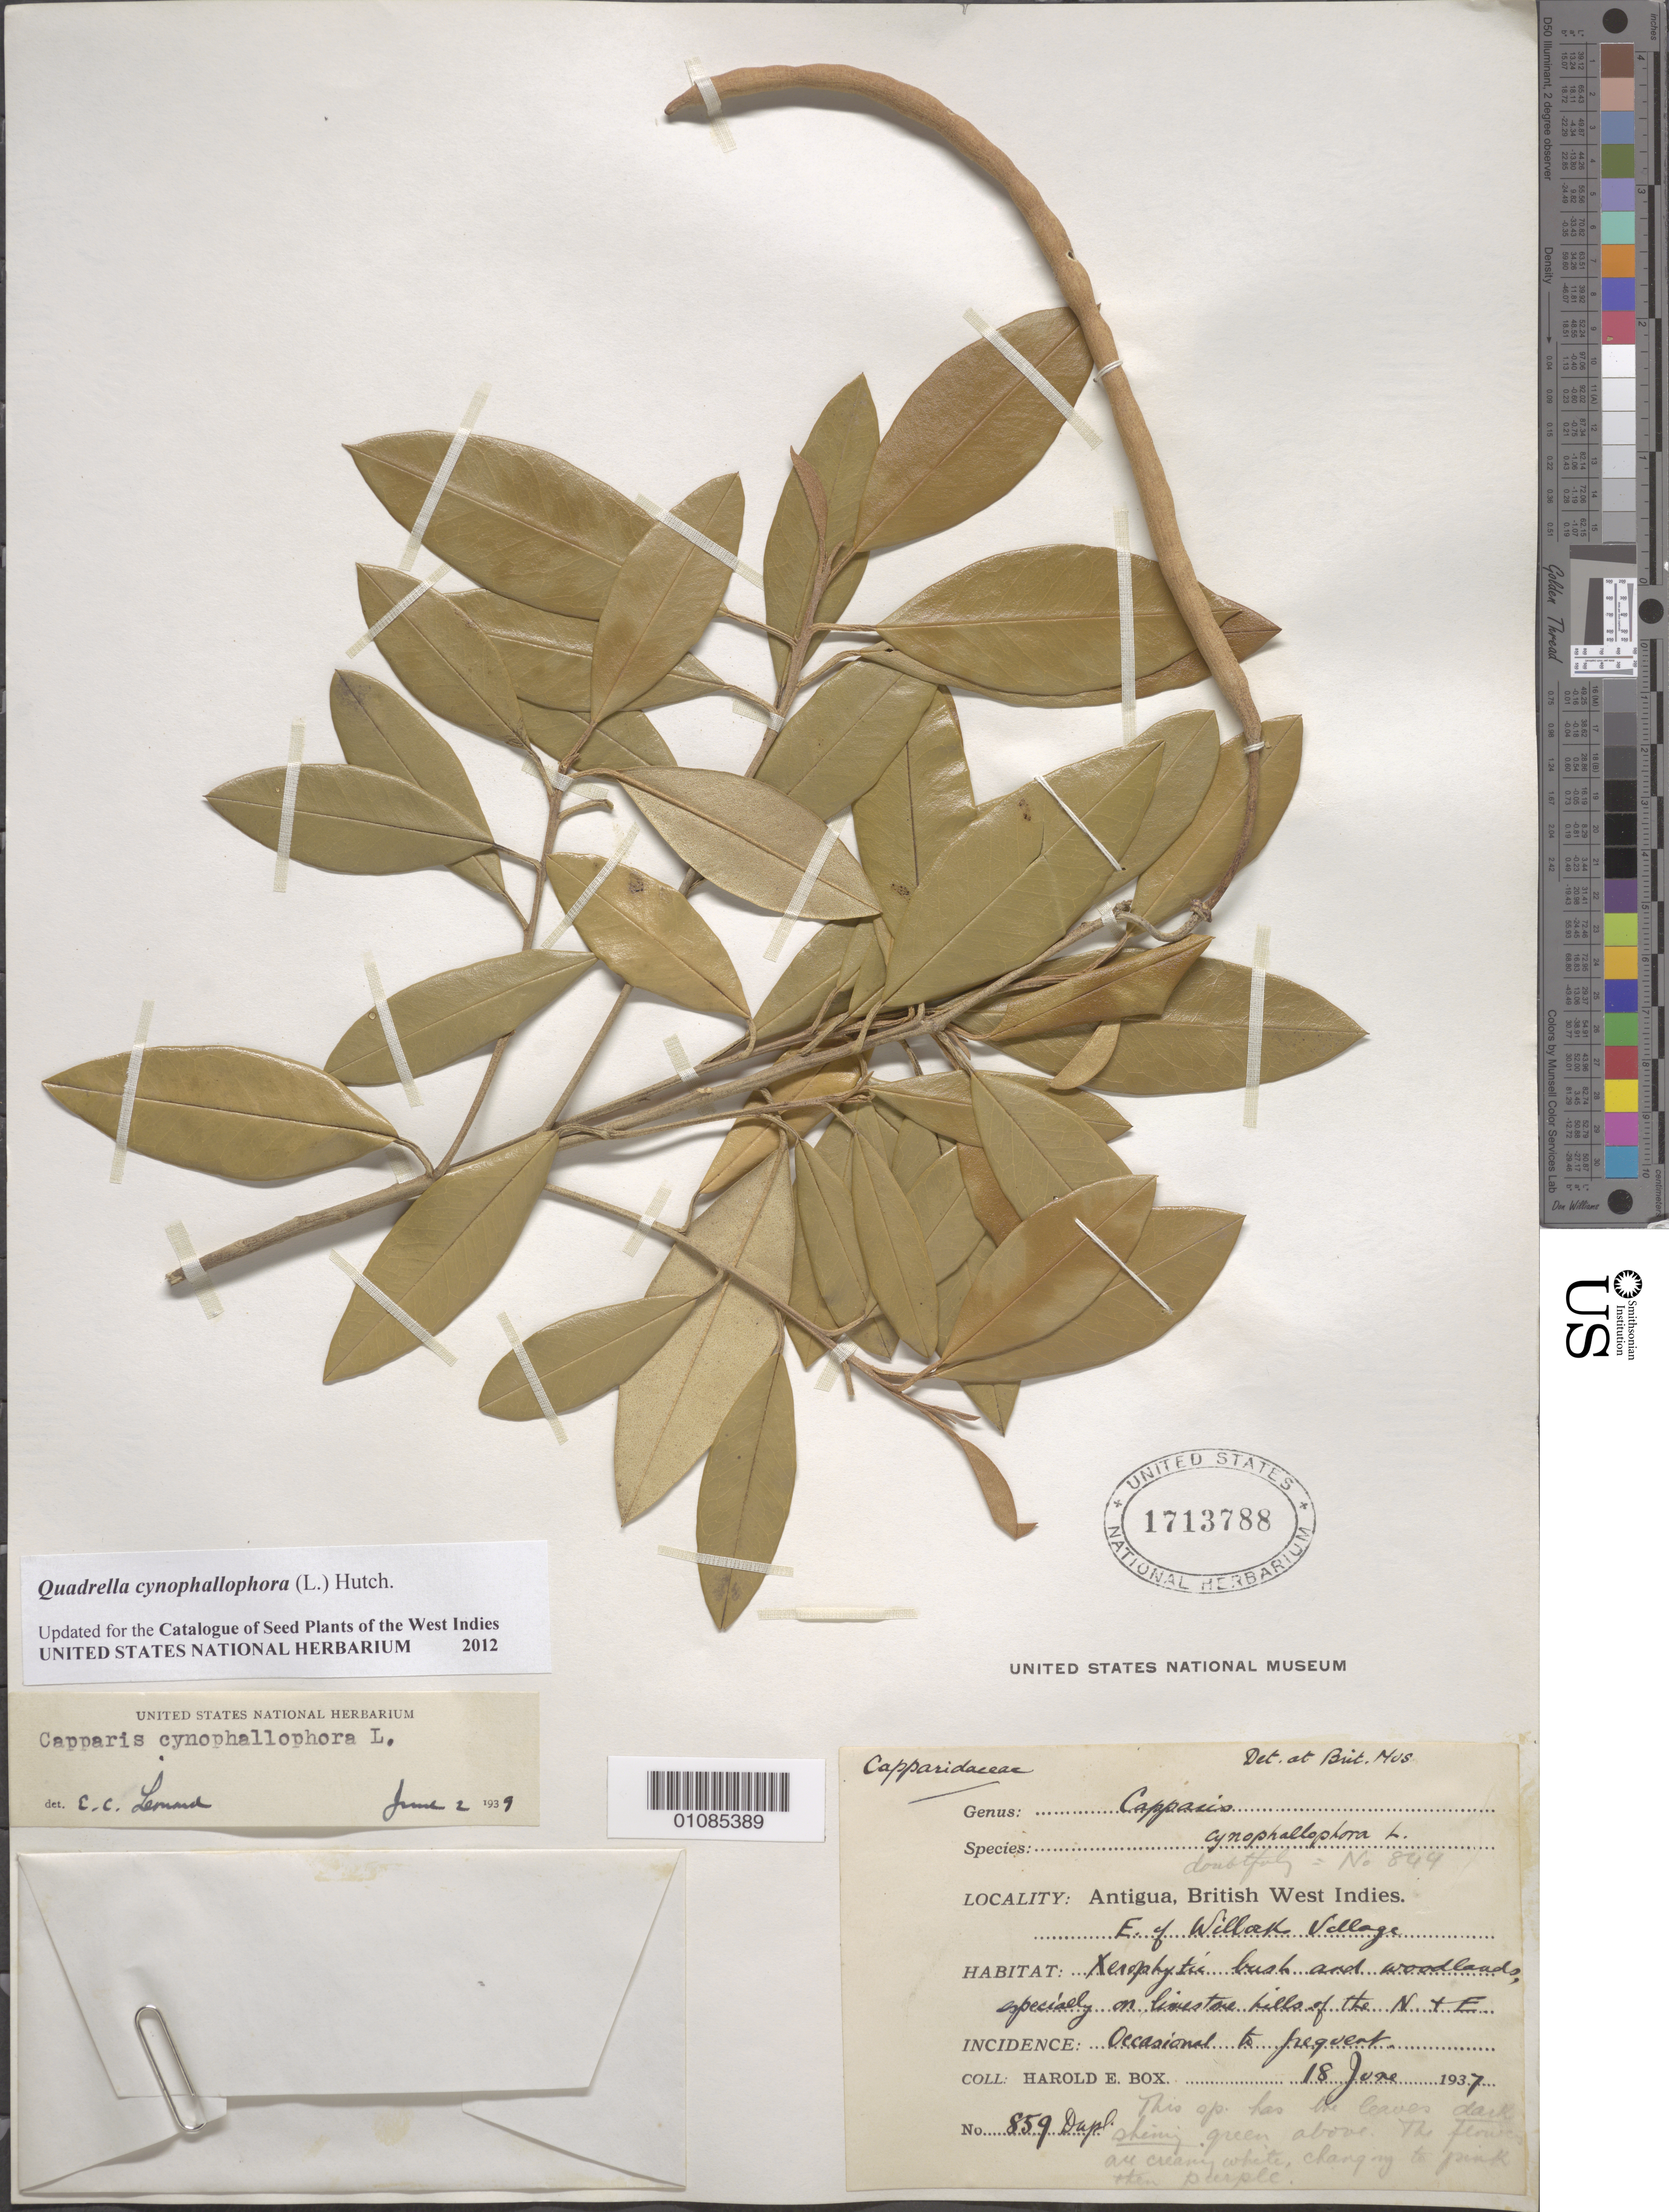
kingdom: Plantae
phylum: Tracheophyta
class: Magnoliopsida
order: Brassicales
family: Capparaceae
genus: Quadrella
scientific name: Quadrella cynophallophora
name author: (L.) Hutch.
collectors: H. E. Box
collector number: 859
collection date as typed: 18 Jun 1937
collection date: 1937-06-18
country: Antigua and Barbuda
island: Antigua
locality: E of Willak(?) Village.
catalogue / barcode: US 1713788